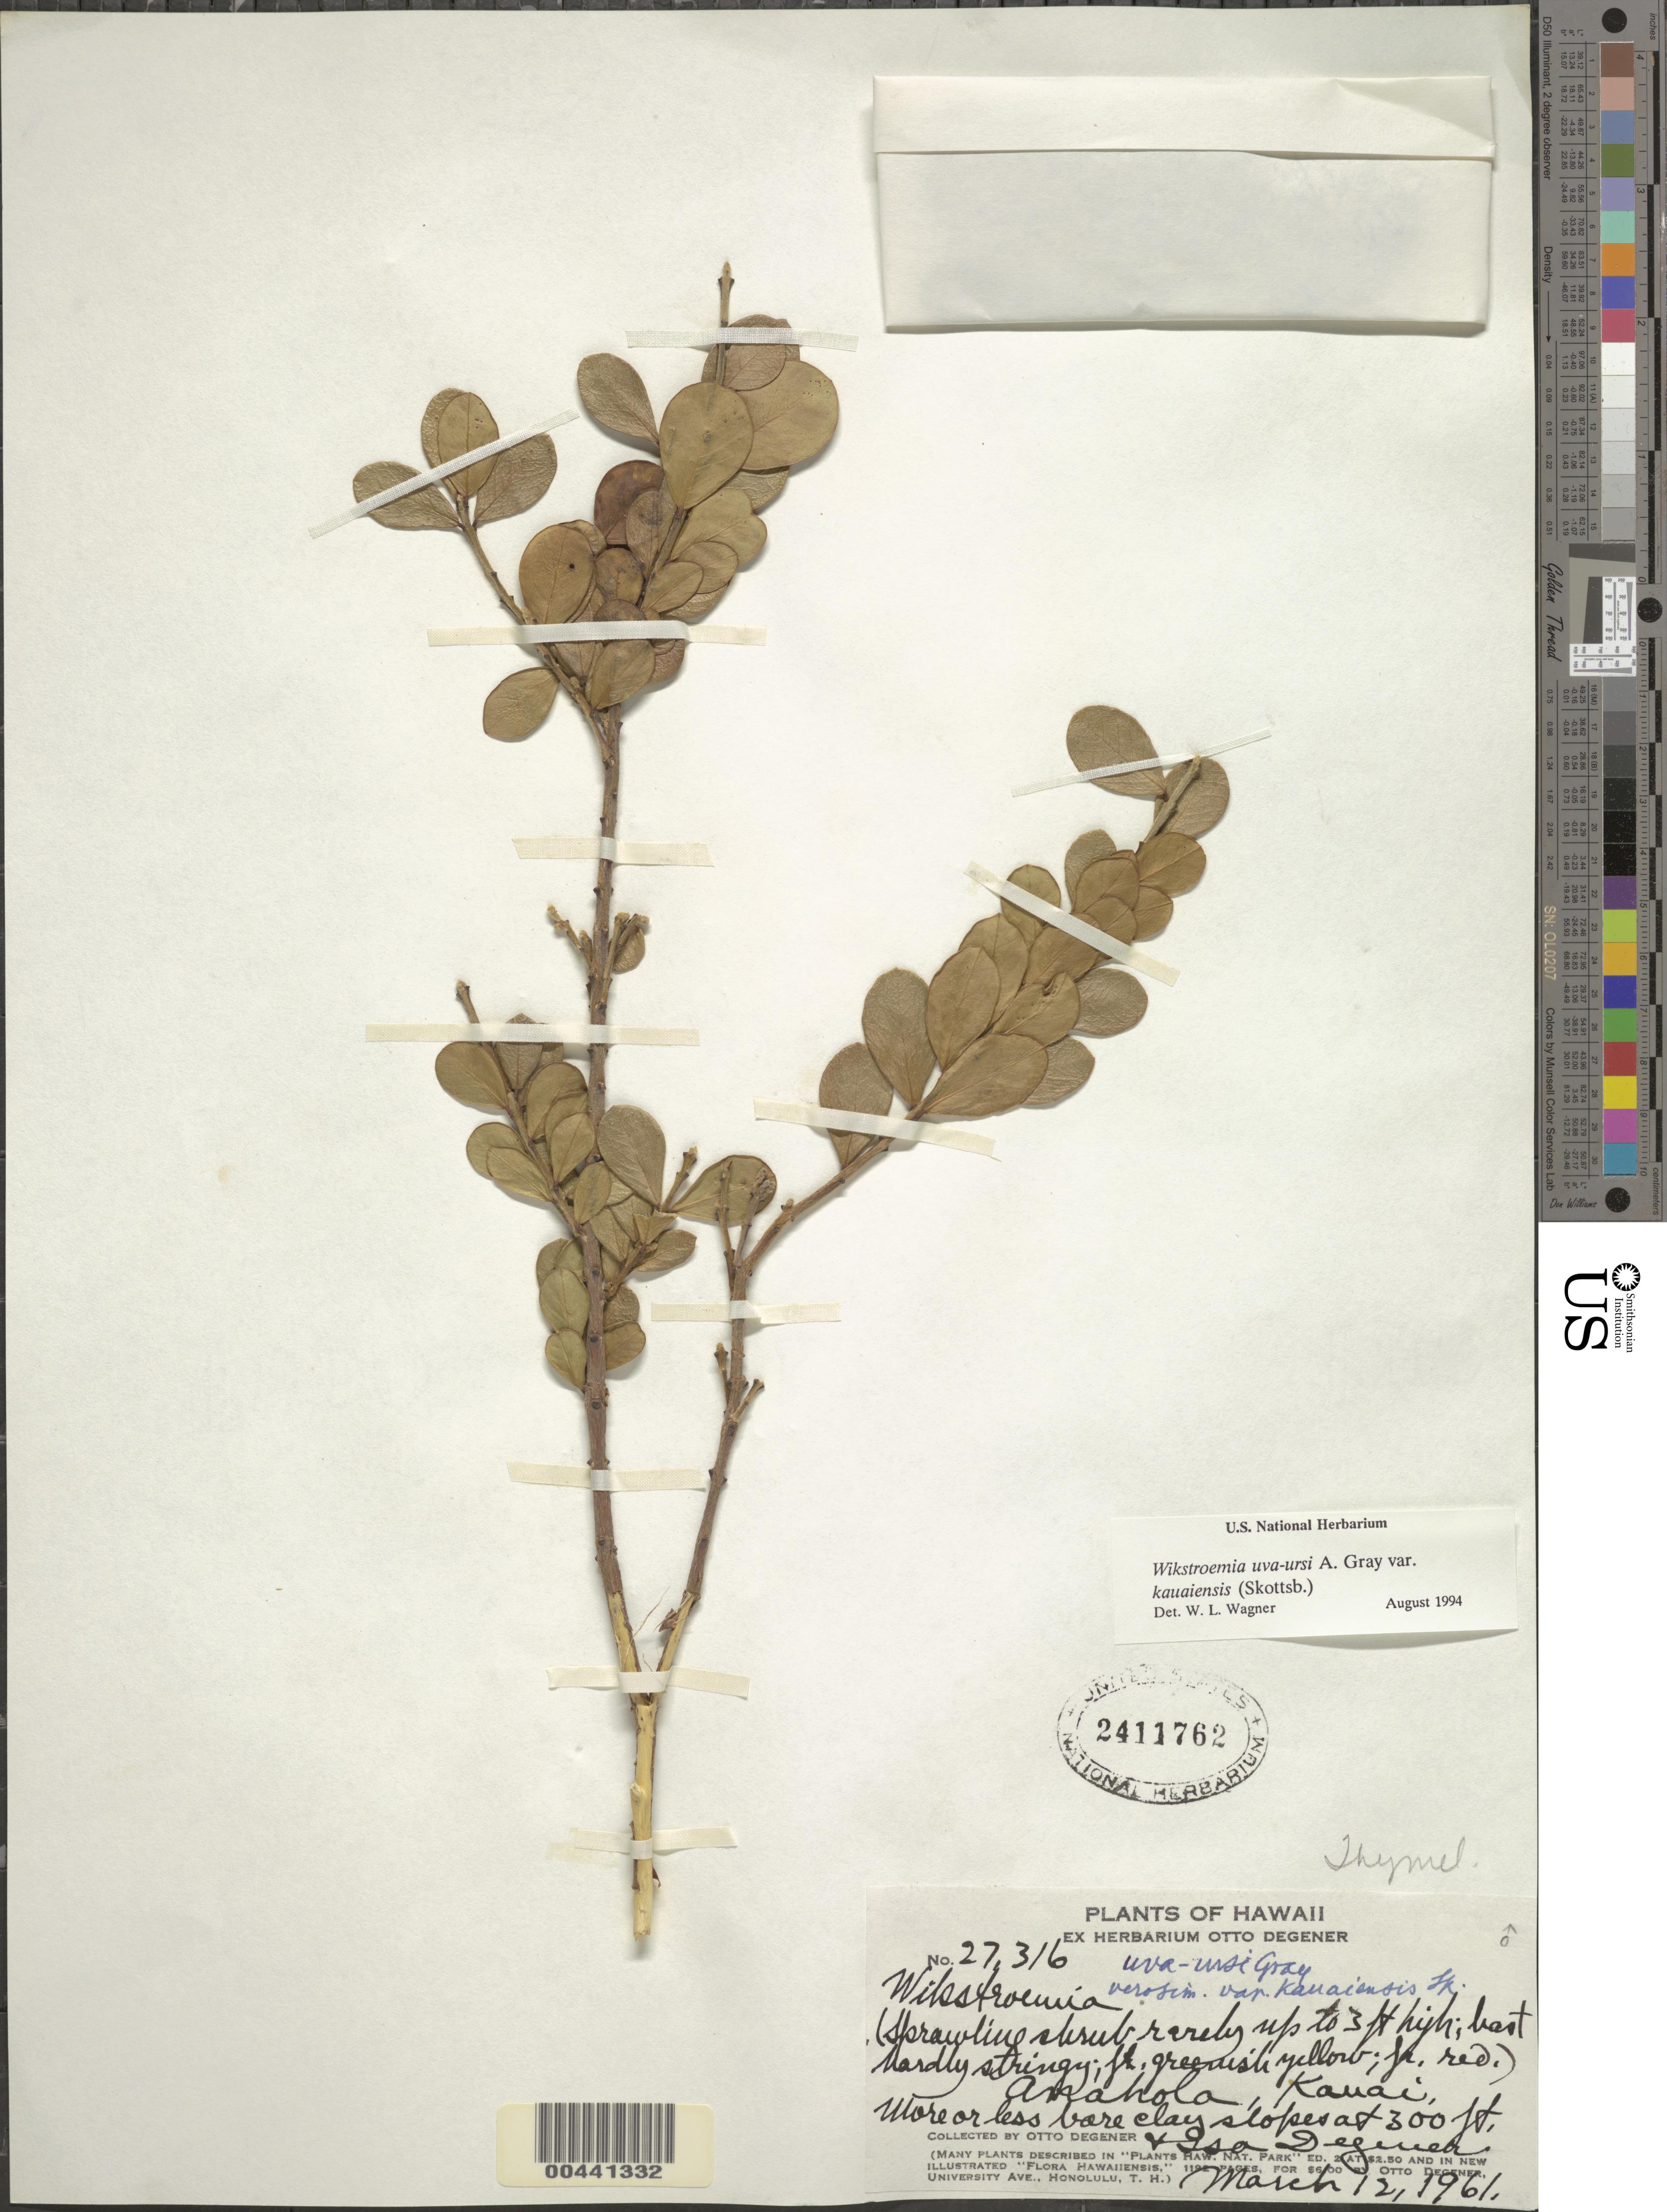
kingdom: Plantae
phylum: Tracheophyta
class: Magnoliopsida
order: Malvales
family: Thymelaeaceae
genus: Wikstroemia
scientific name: Wikstroemia uva-ursi var. kauaiensis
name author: Skottsb.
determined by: Wagner, W. L., (BOT), Smithsonian Institution - National Museum of Natural History (UNITED STATES)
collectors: O. Degener & I. Degener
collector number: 27316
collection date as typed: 12 Mar 1961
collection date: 1961-03-12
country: United States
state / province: Hawaii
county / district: Kauai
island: Kaua'i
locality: Anahola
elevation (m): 91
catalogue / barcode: US 2411762